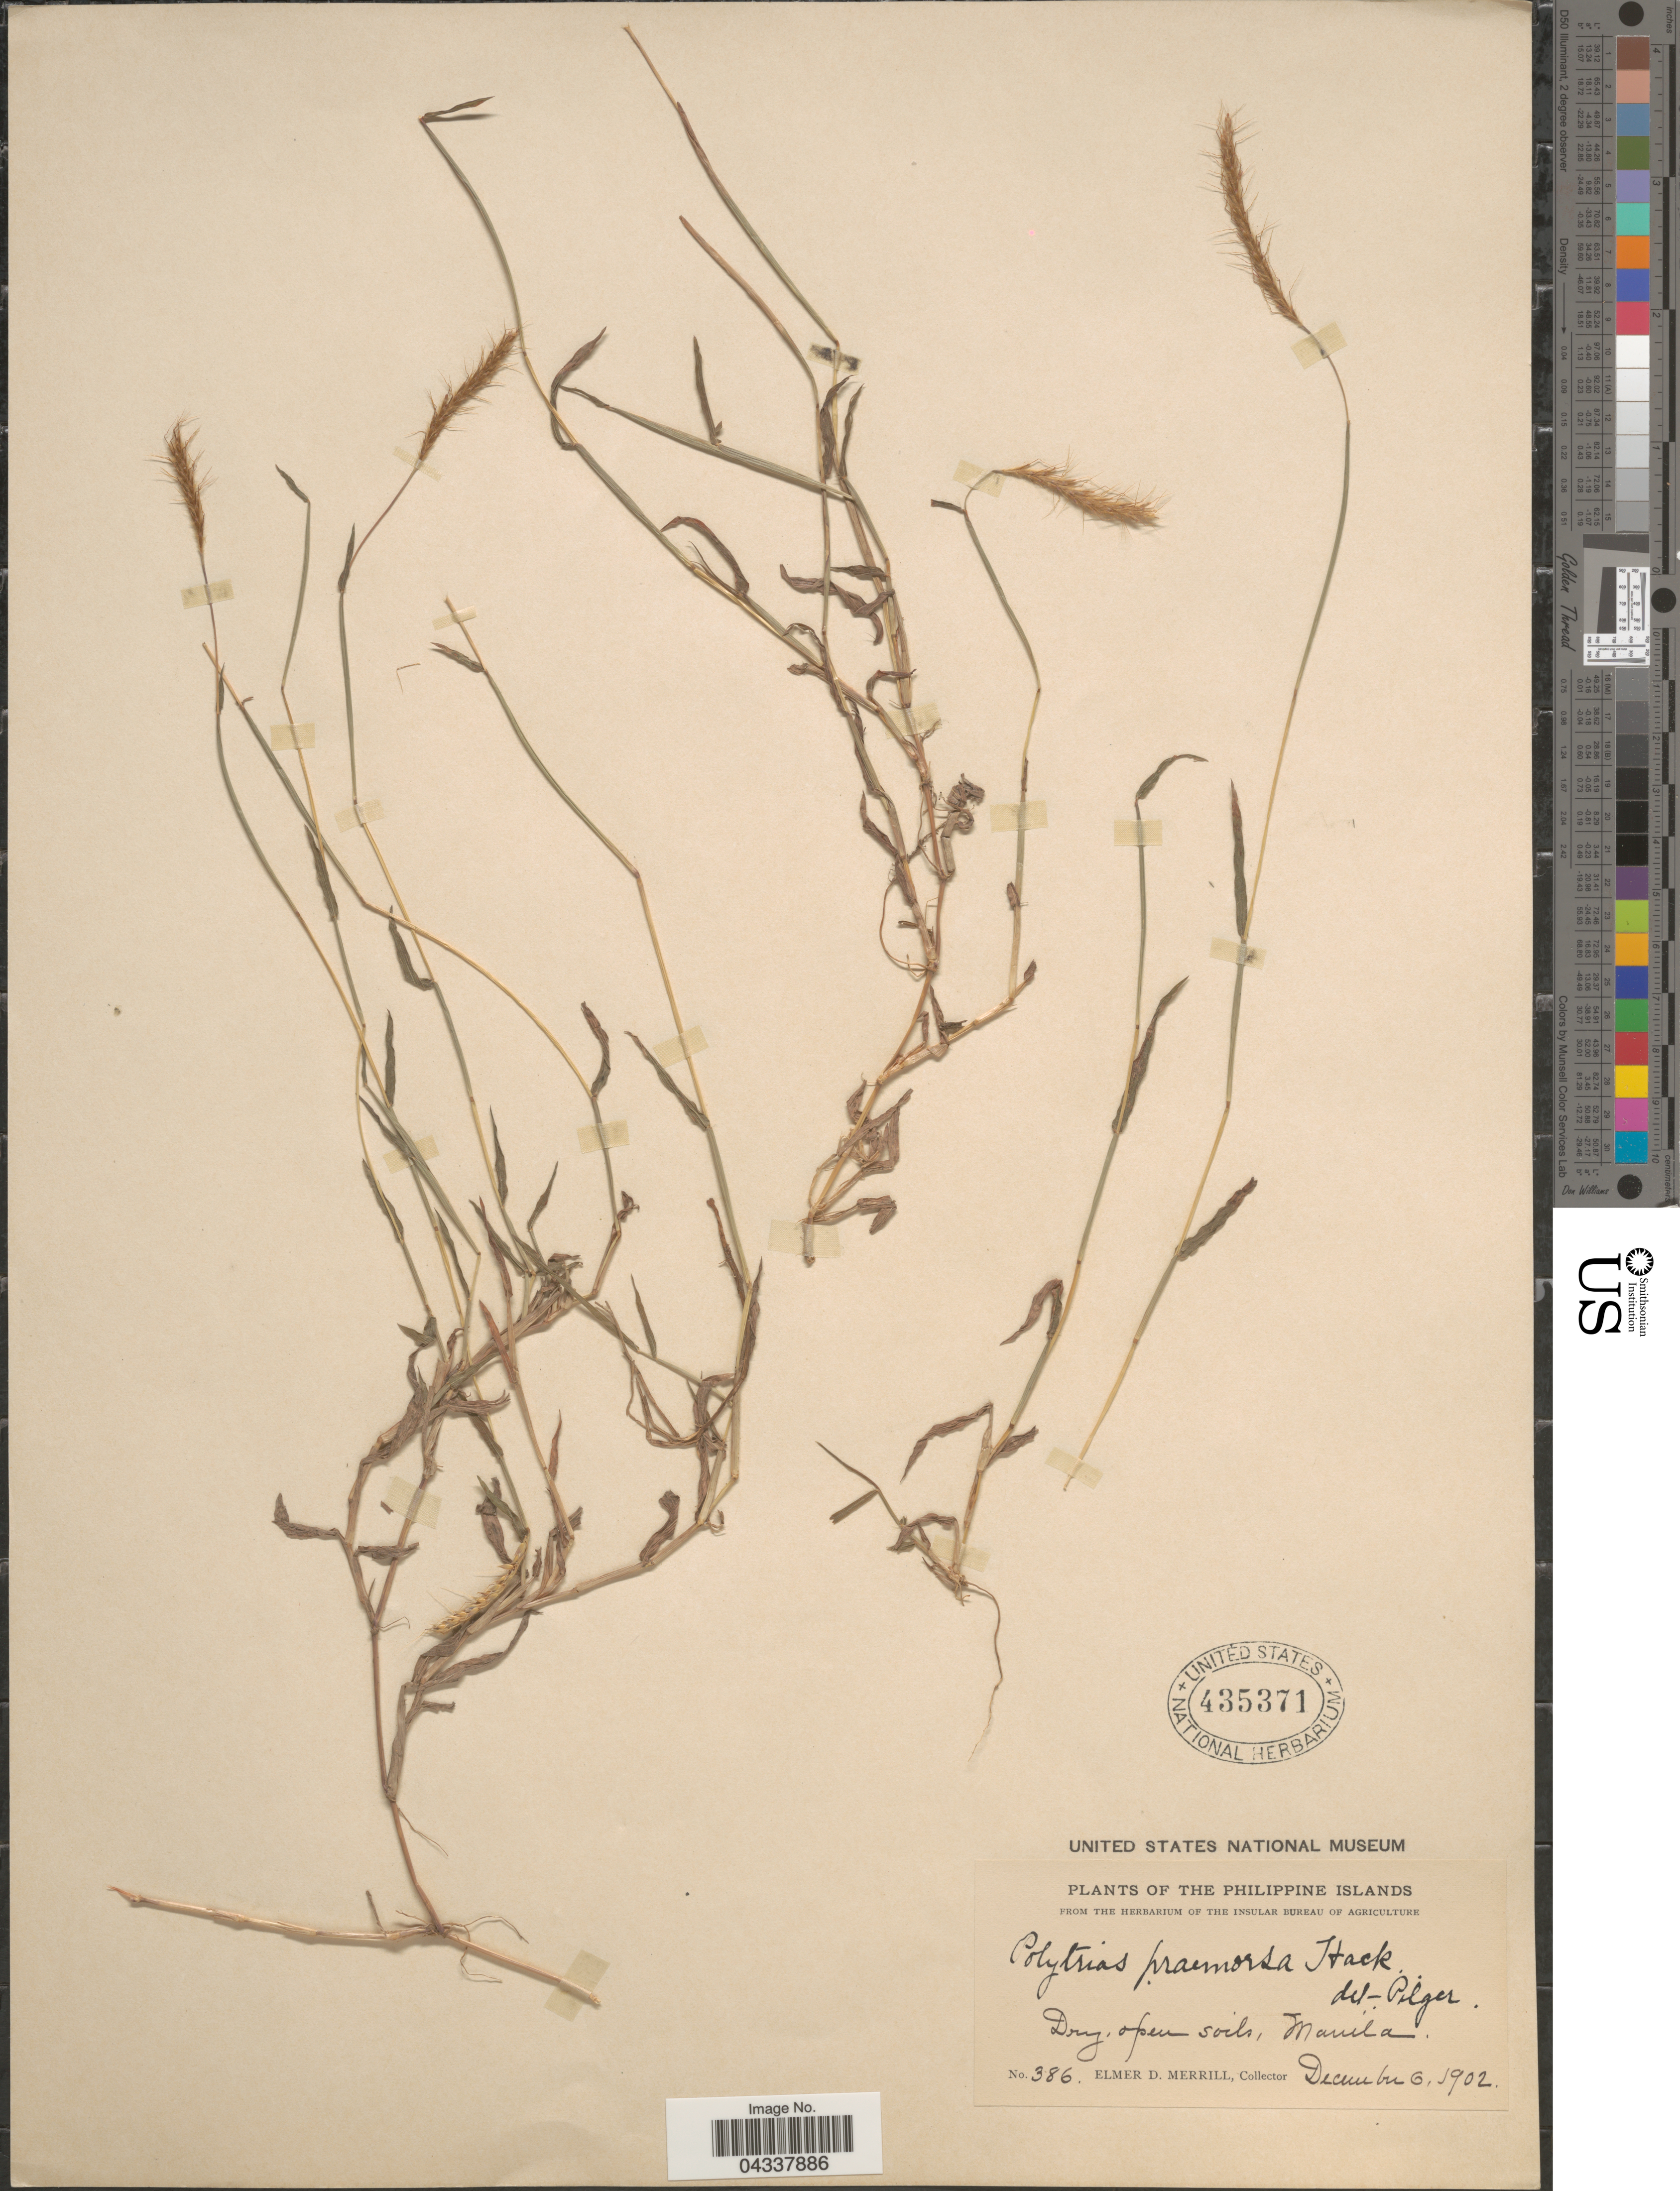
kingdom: Plantae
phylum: Tracheophyta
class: Liliopsida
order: Poales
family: Poaceae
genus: Polytrias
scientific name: Polytrias indica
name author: (Houtt.) Veldkamp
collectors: E. D. Merrill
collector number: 386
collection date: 1902-12-06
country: Philippines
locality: Manila.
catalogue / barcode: US 435371